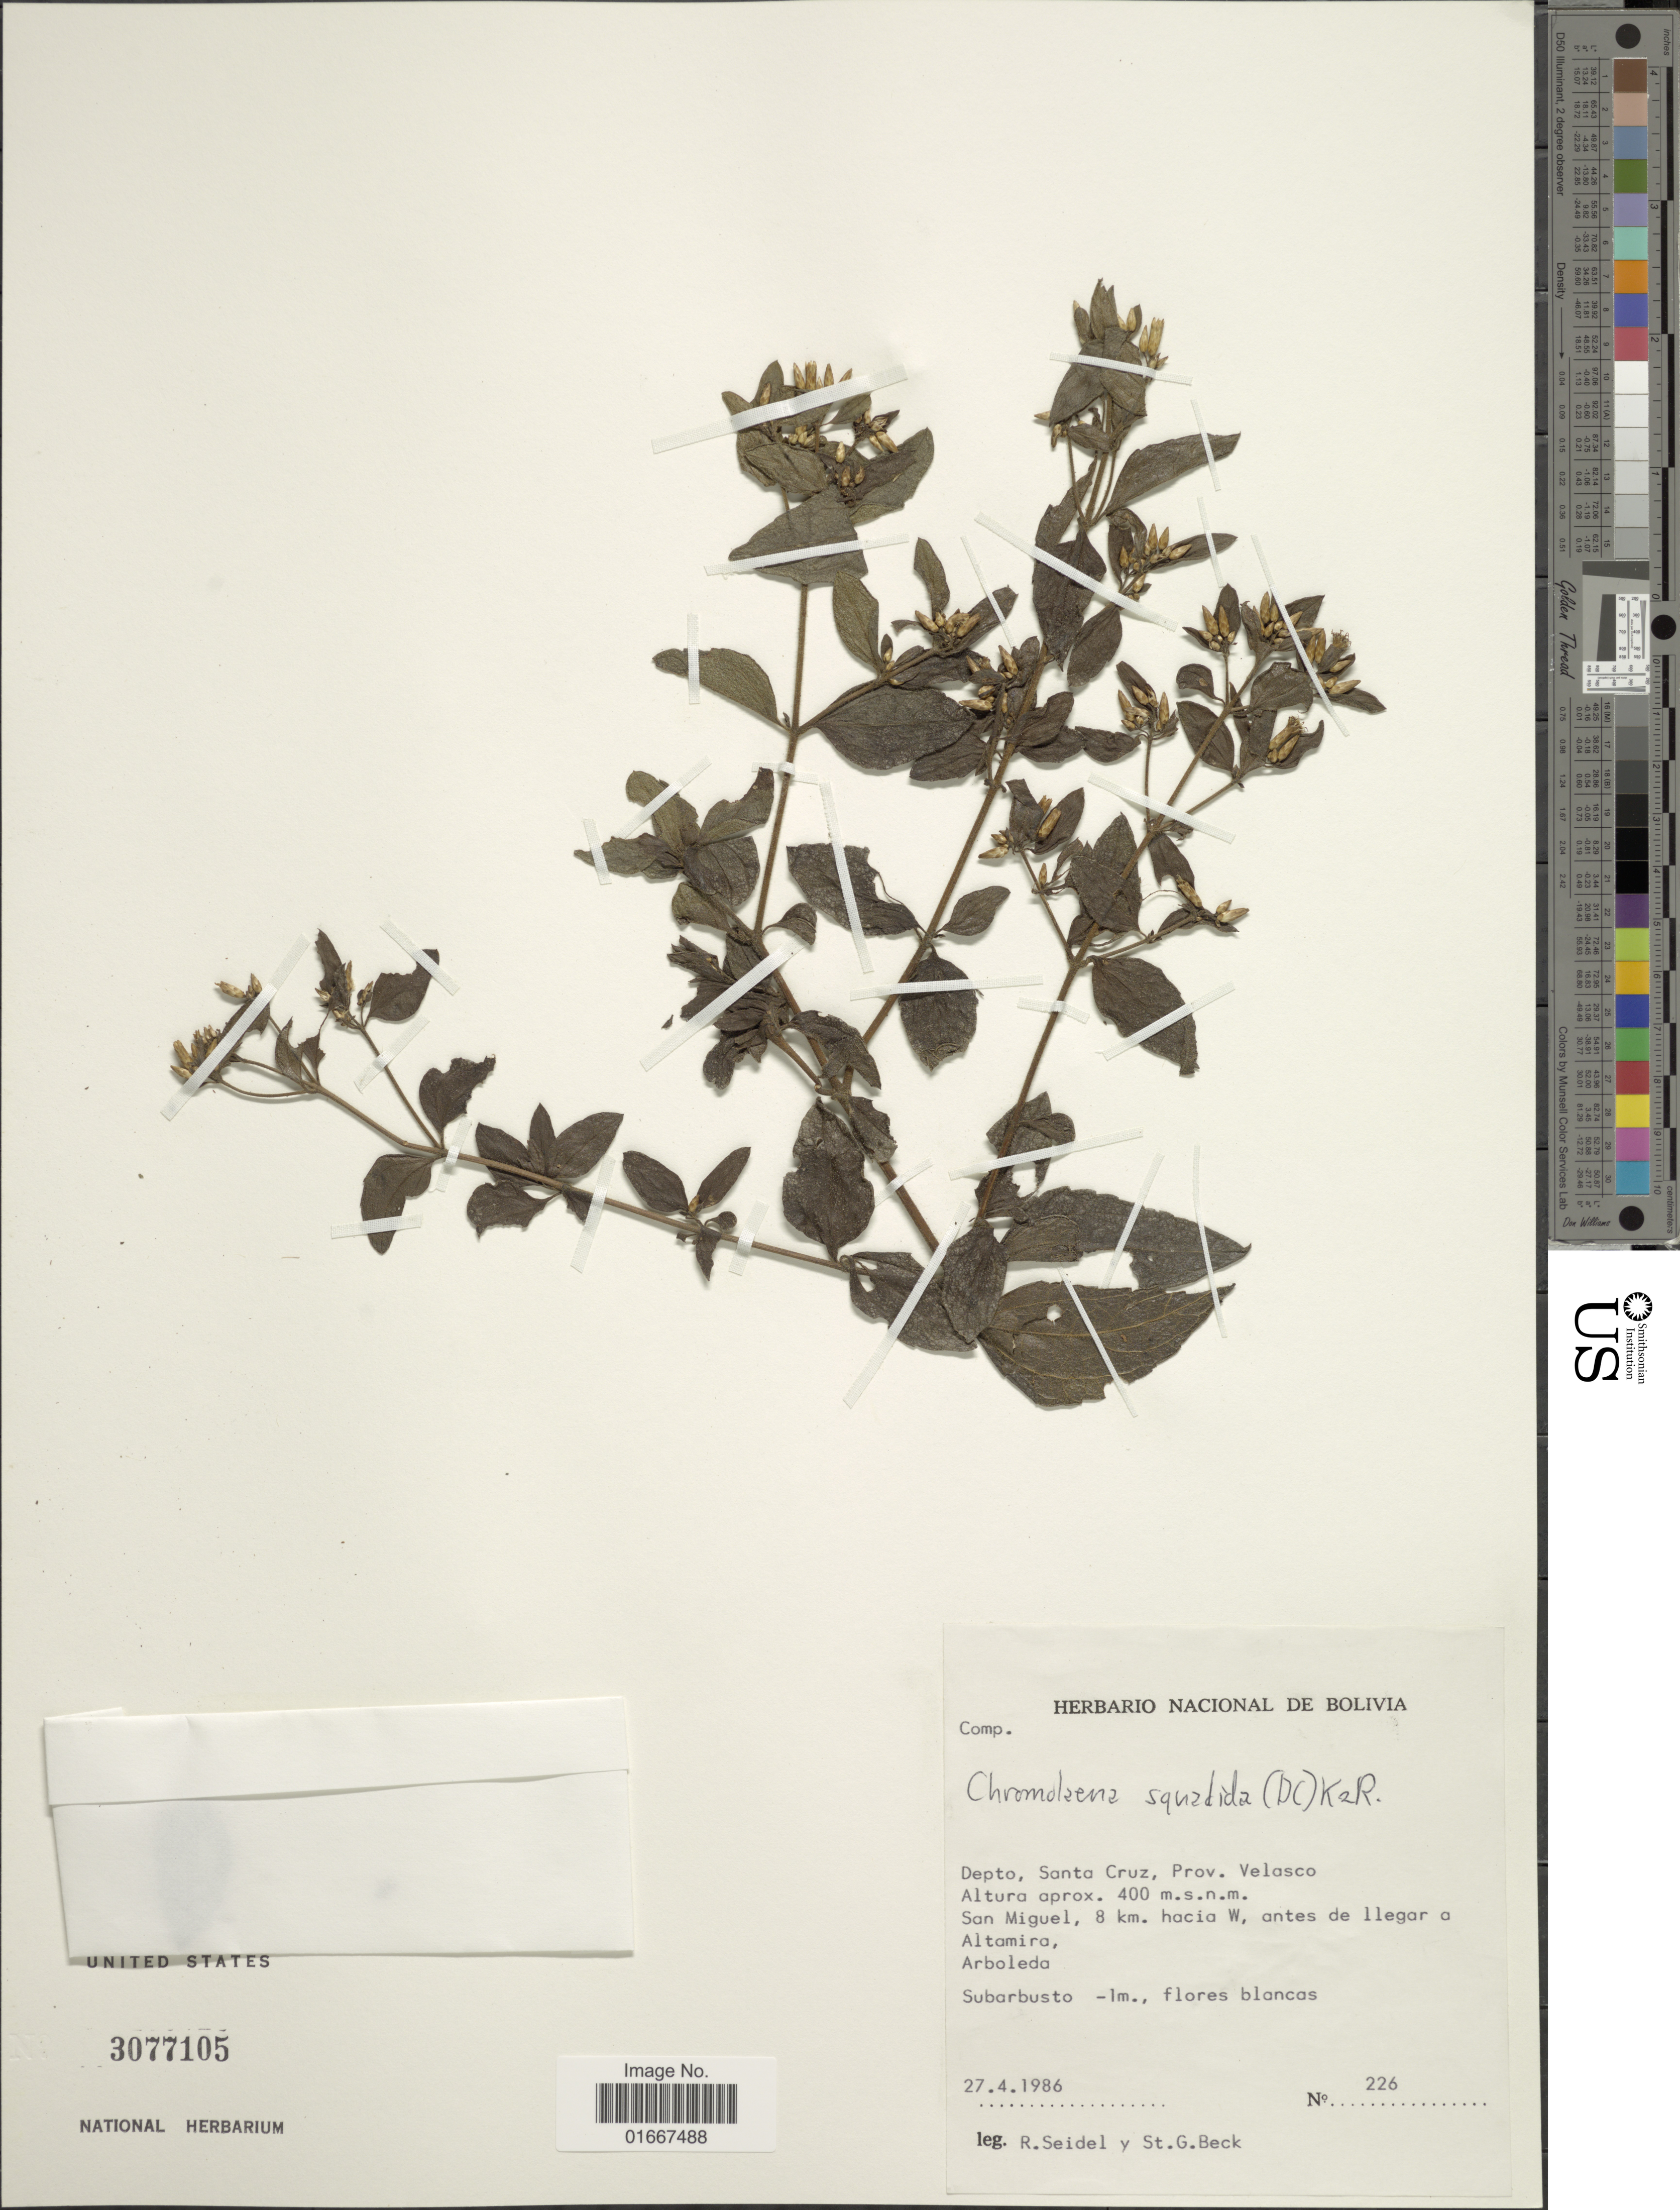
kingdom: Plantae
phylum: Tracheophyta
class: Magnoliopsida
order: Asterales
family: Asteraceae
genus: Chromolaena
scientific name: Chromolaena squalida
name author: (DC.) R.M. King & H. Rob.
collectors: R. Seidel & S. G. Beck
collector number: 226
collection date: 1986-04-27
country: Bolivia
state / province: Santa Cruz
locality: Prov. Velasco, San Miguel, 8 km hacia W, antes de llegar a Altamira, Arboleda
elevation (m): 400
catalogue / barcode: US 3077105